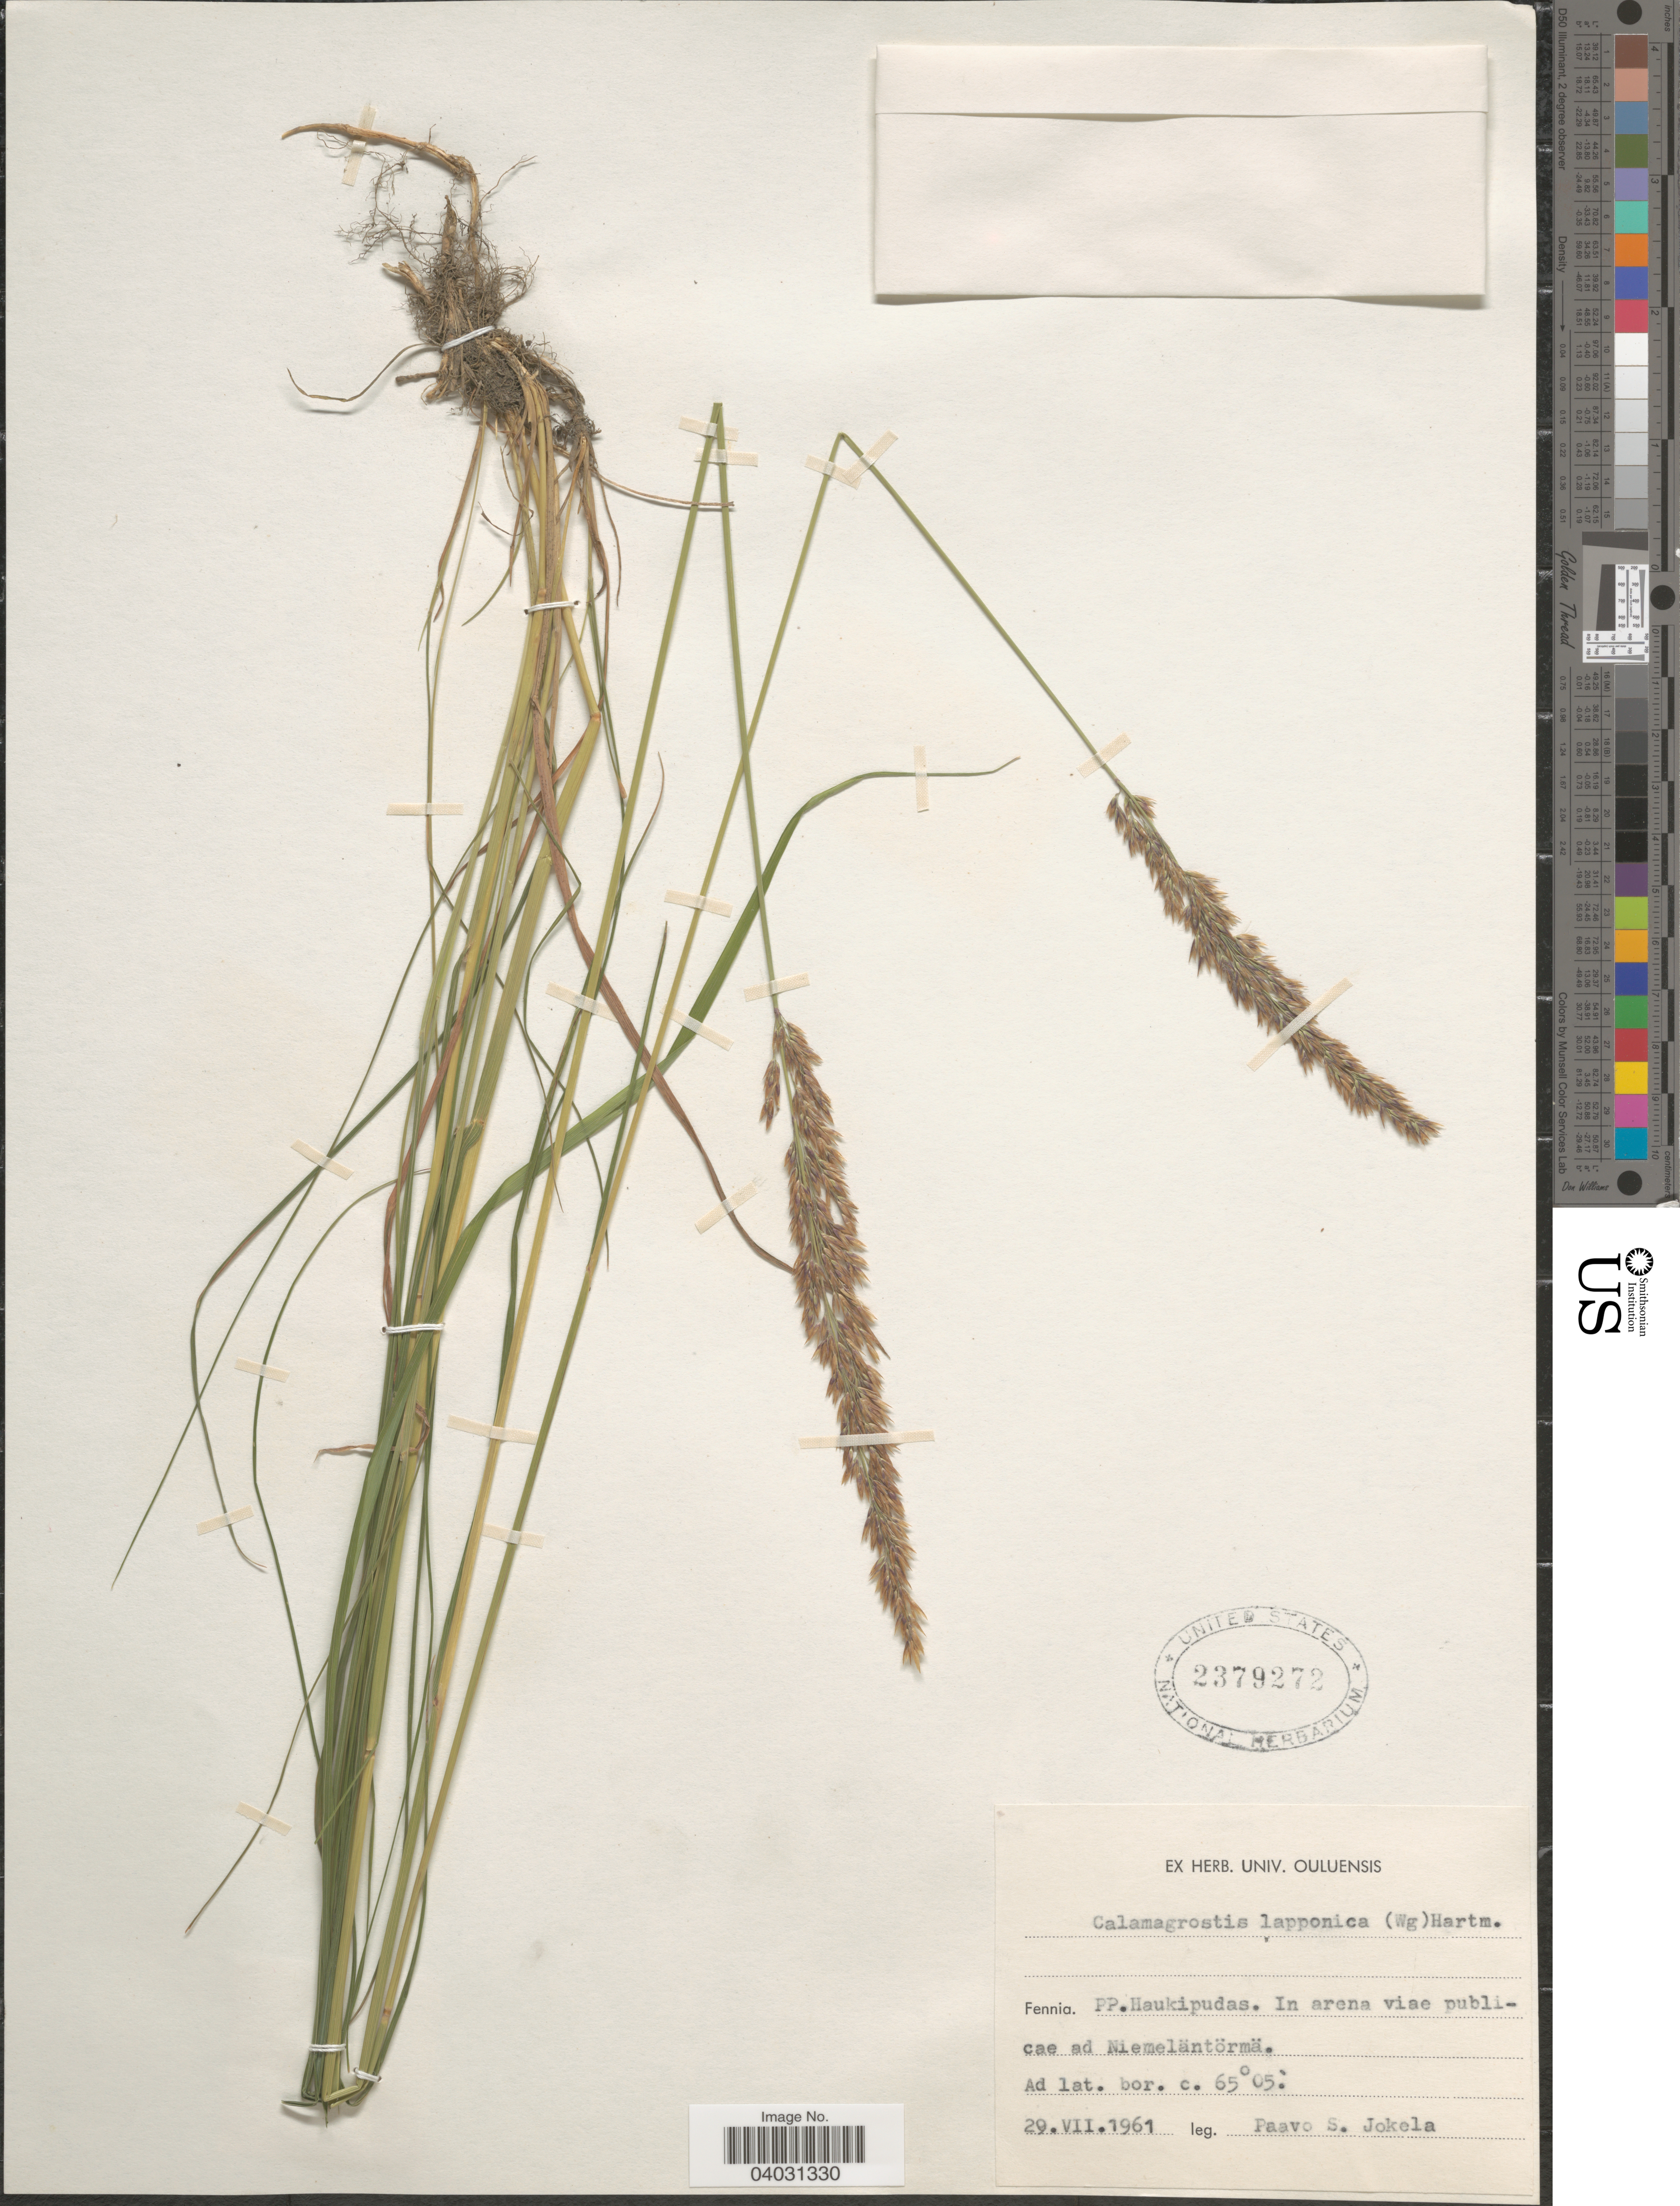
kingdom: Plantae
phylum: Tracheophyta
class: Liliopsida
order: Poales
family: Poaceae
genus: Calamagrostis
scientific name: Calamagrostis lapponica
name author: (Wahlenb.) Hartm.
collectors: P. Jokela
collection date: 1961-07-29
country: Finland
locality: Fennia. PP. Haukipudas. In arena viae publicae ad Niemeläntörmä.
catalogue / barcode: US 2379272